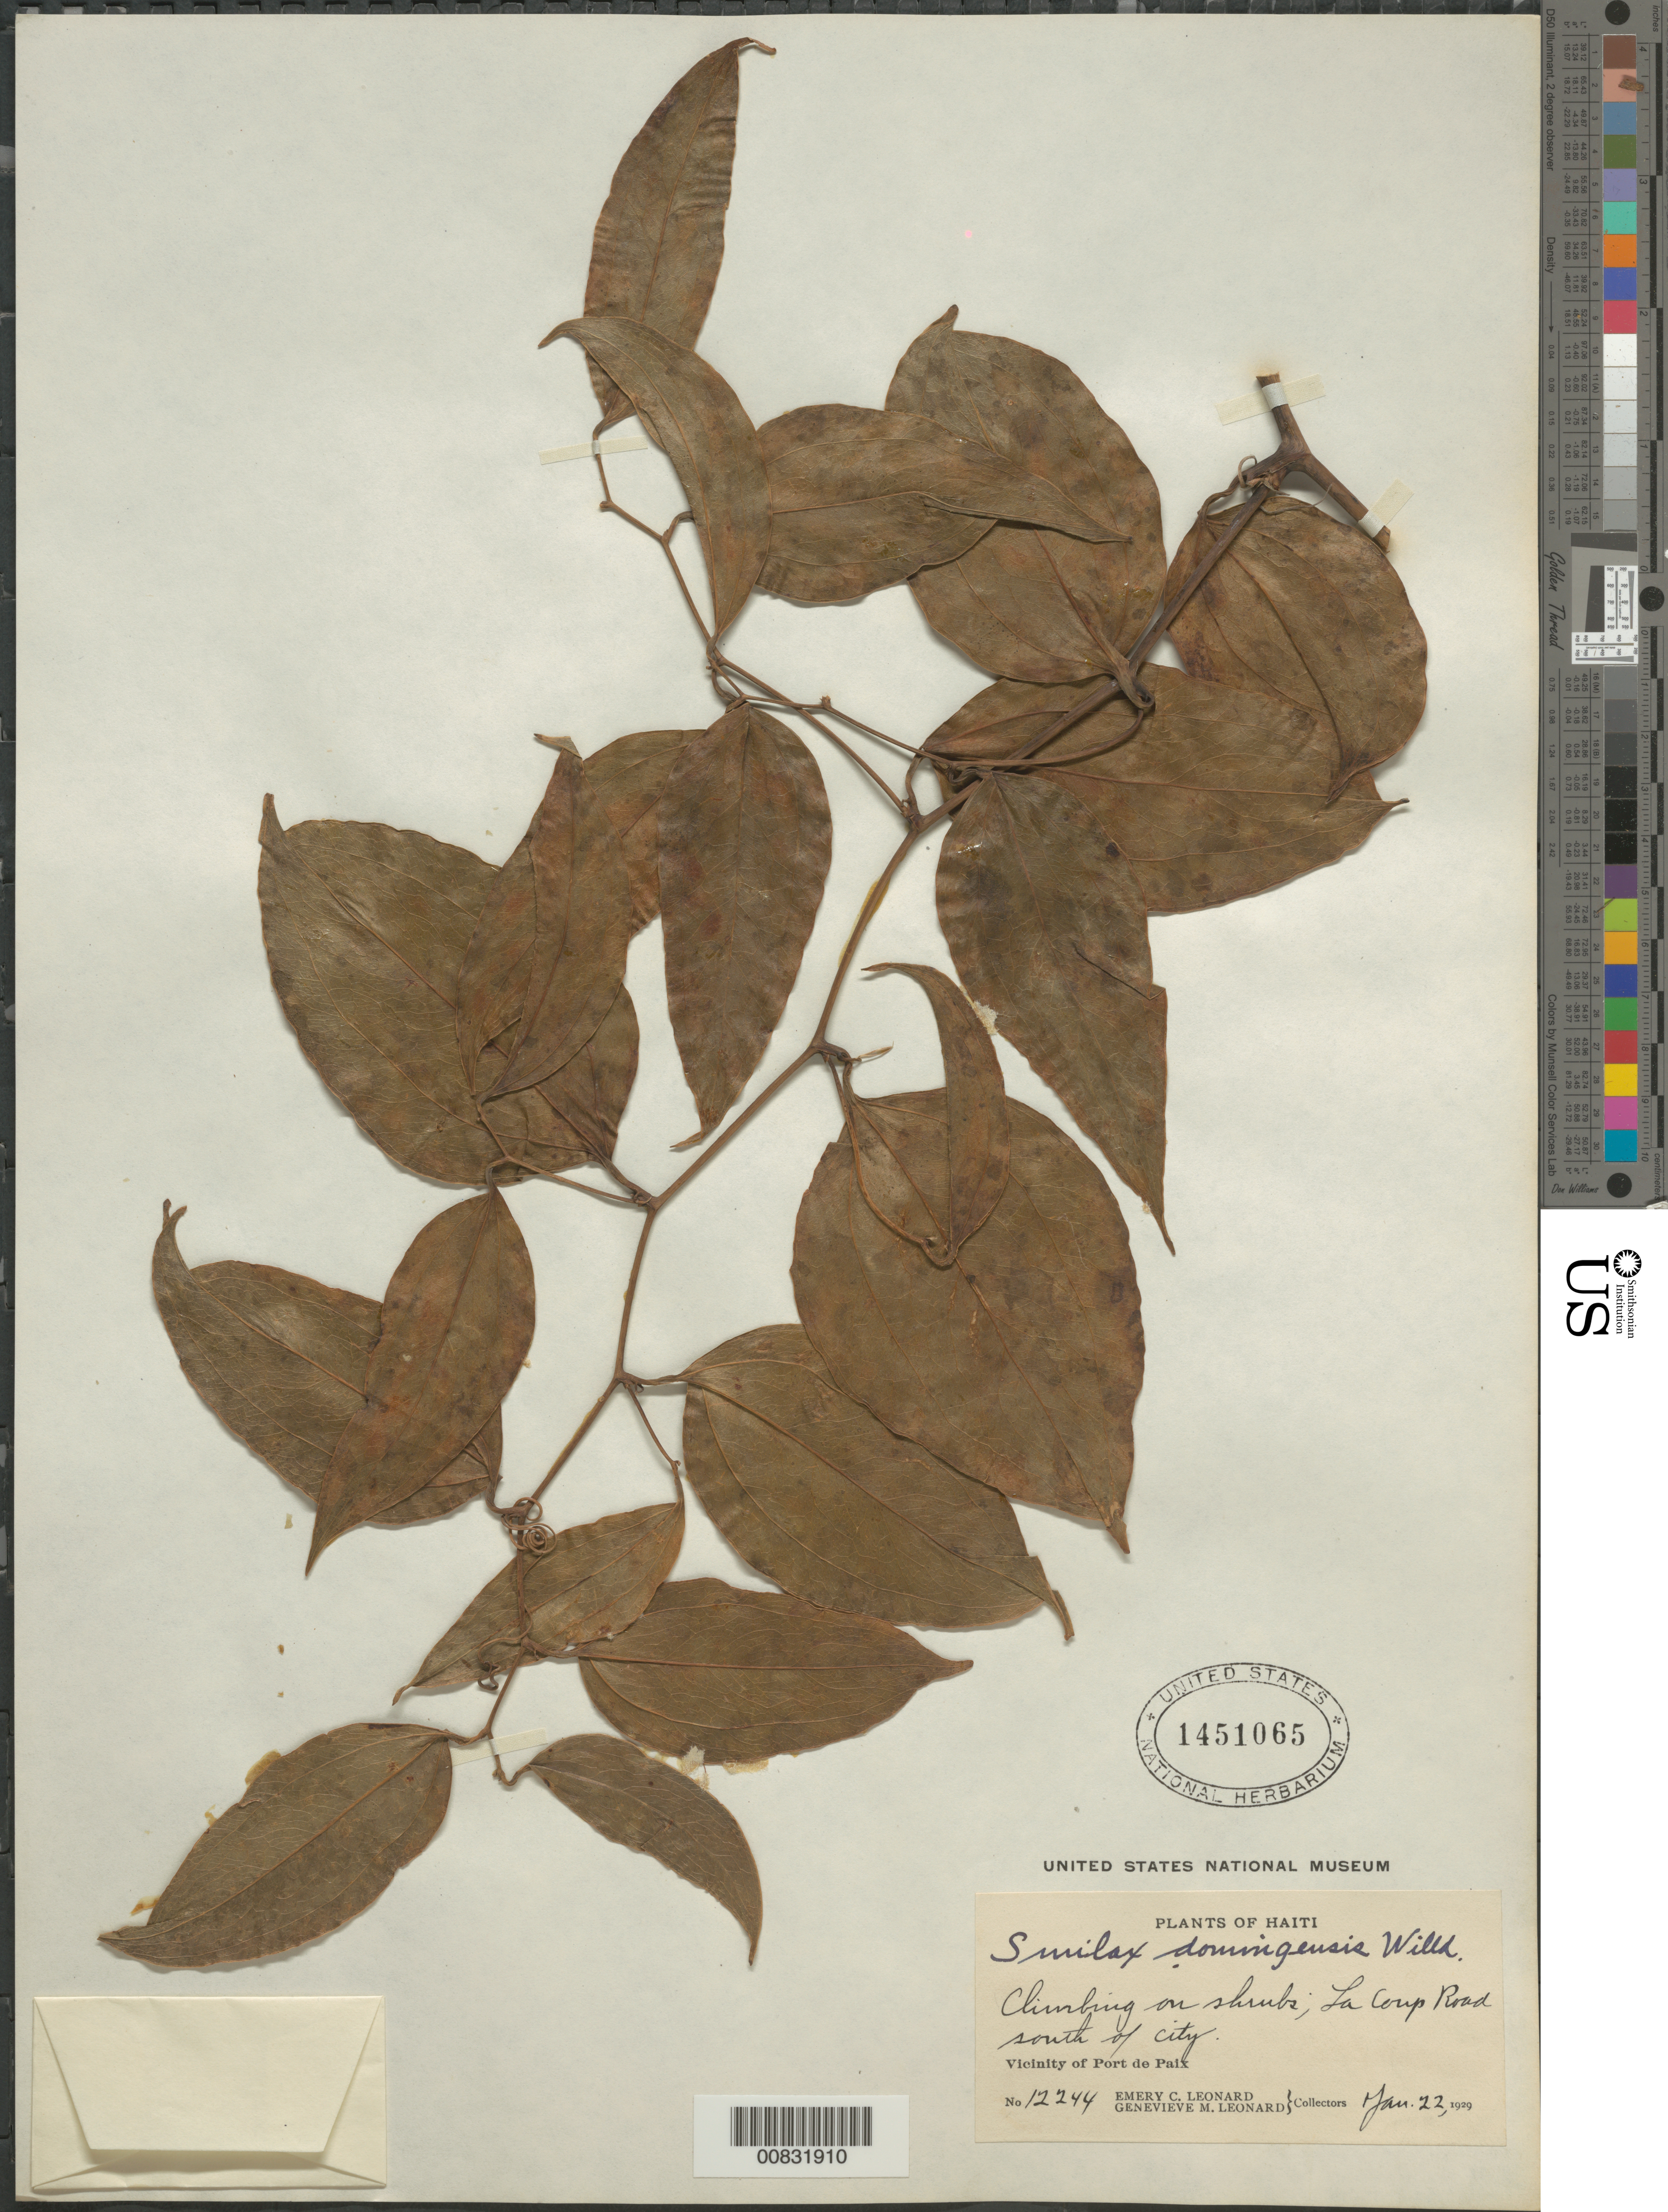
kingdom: Plantae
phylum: Tracheophyta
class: Liliopsida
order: Liliales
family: Smilacaceae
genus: Smilax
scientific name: Smilax domingensis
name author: Willd.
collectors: E. C. Leonard & G. M. Leonard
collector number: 12244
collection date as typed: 22 Jan 1929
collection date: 1929-01-22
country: Haiti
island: Hispaniola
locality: Vicinity of Port de Paix. La Coup Road south of city.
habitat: Climbing on shrubs.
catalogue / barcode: US 1451065